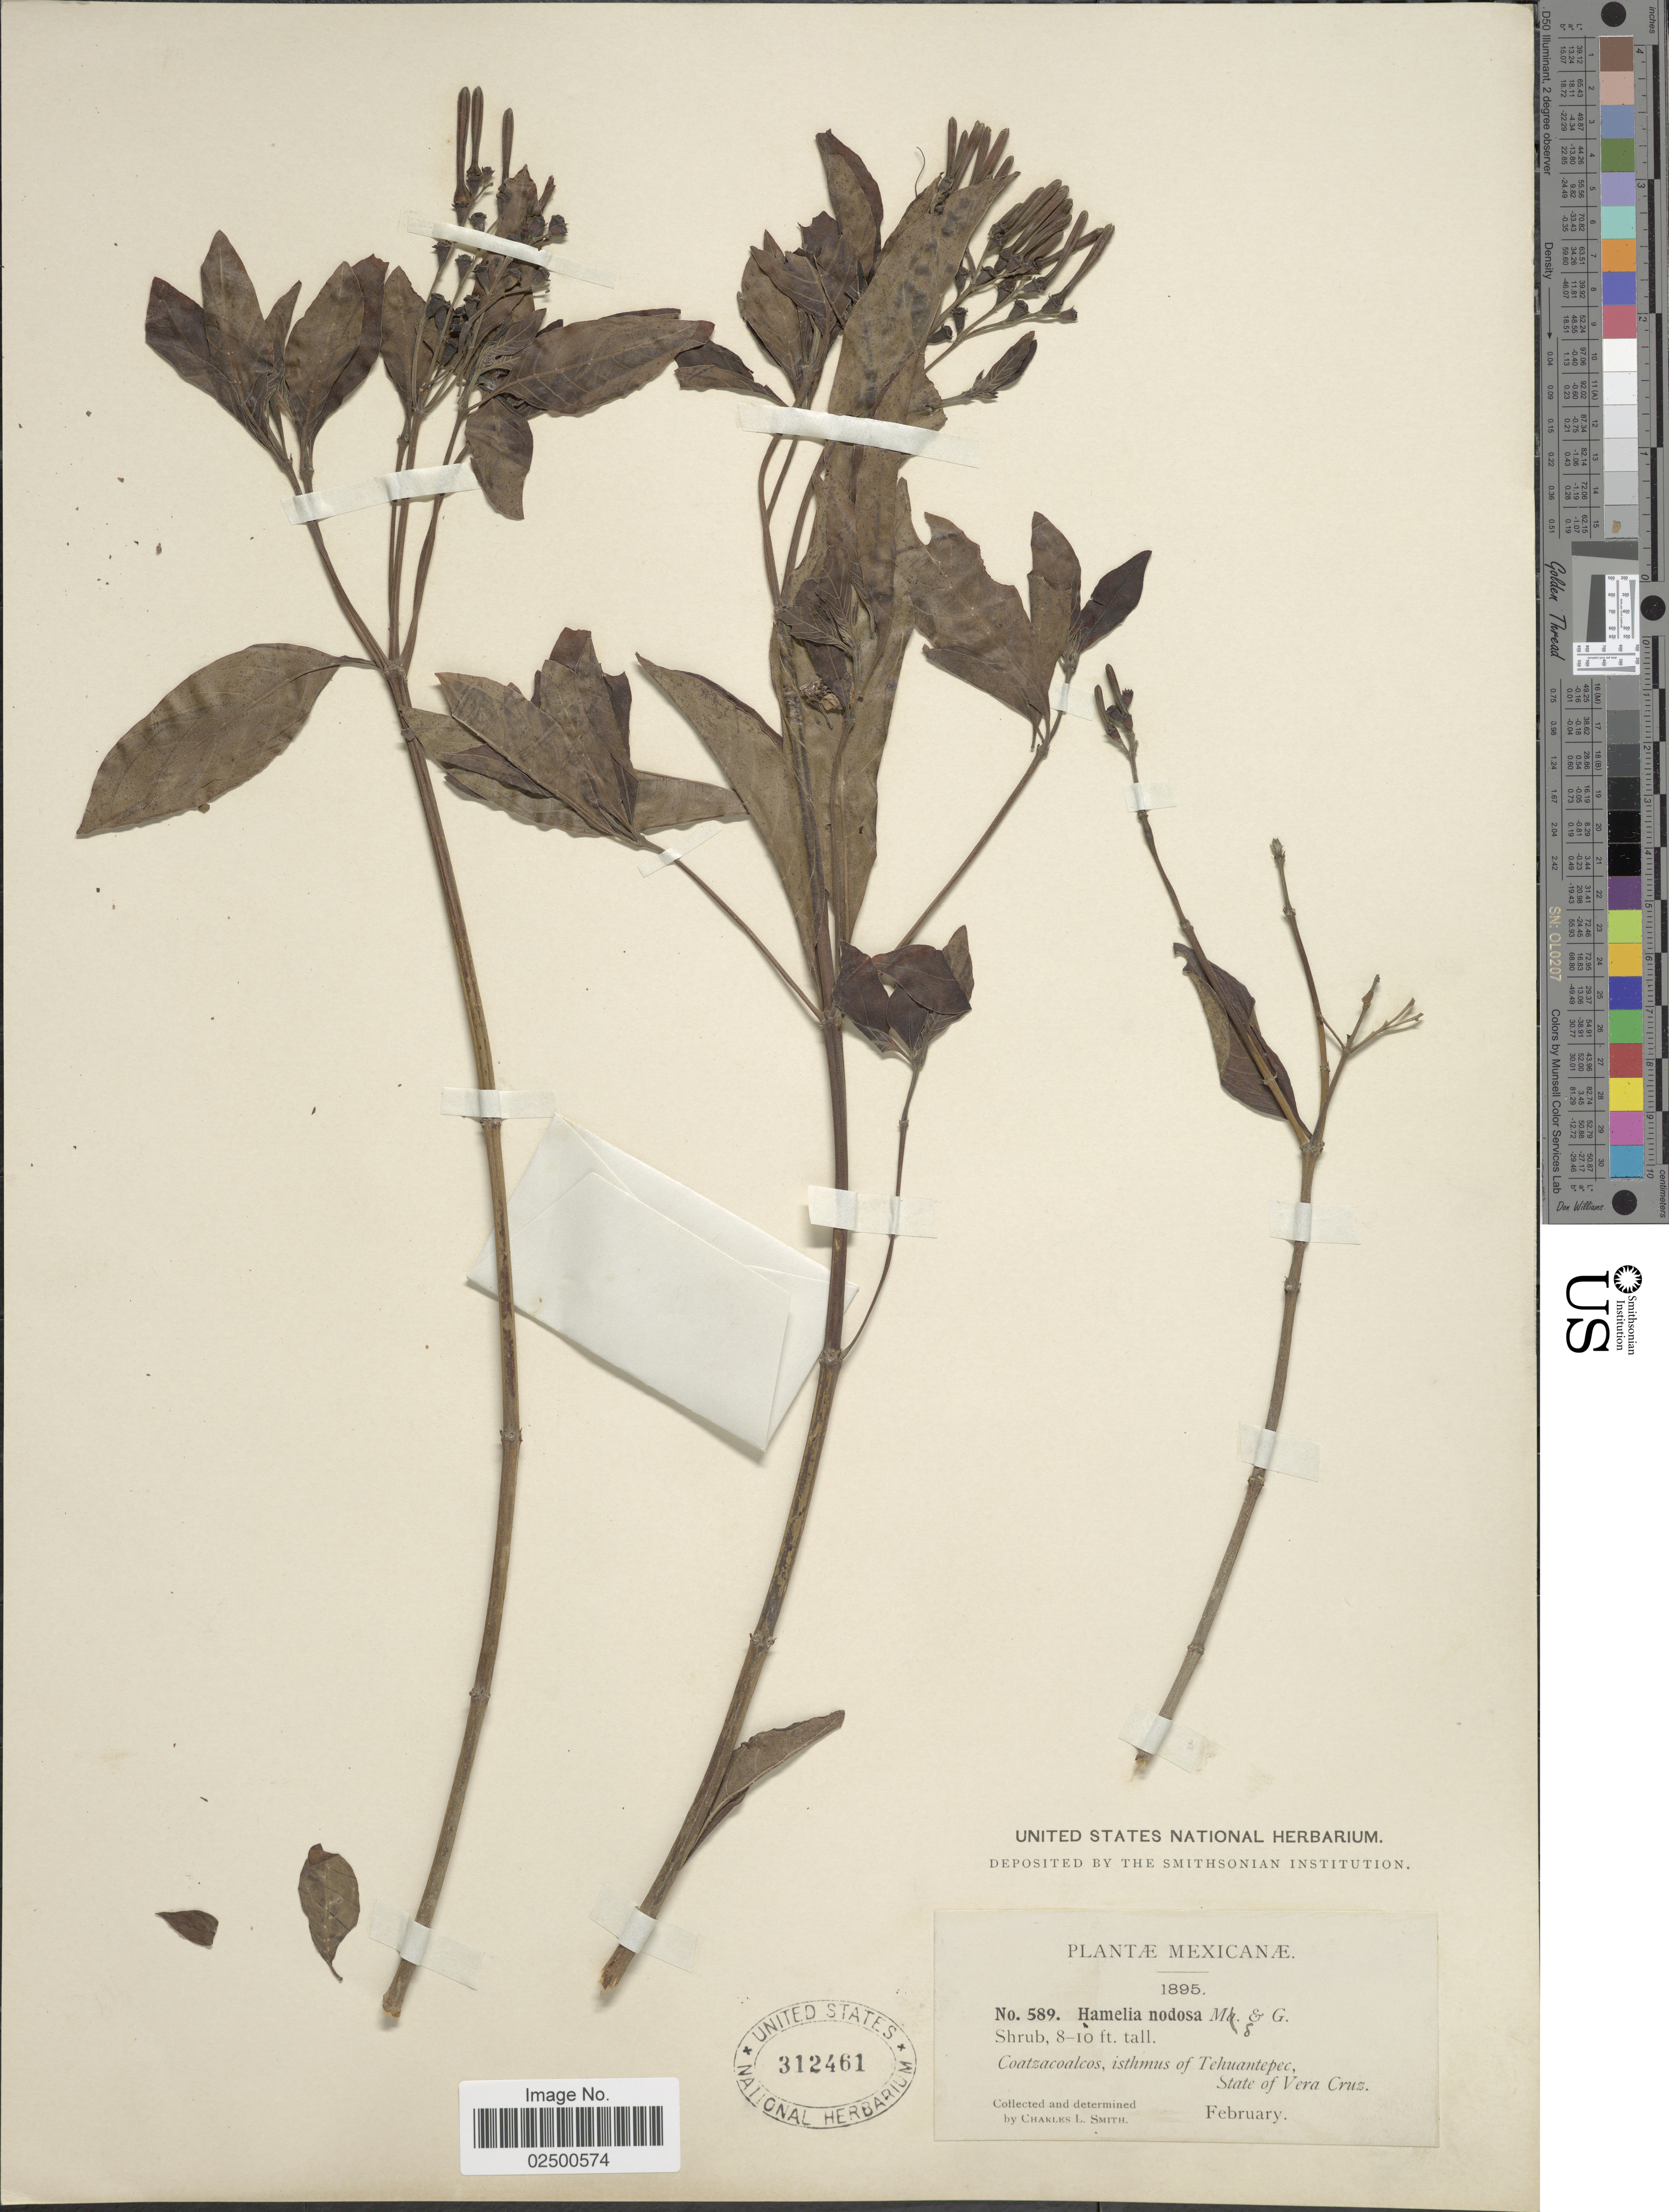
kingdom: Plantae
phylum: Tracheophyta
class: Magnoliopsida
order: Gentianales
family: Rubiaceae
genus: Hamelia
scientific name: Hamelia nodosa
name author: M. Martens & Galeotti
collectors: C. L. Smith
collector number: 589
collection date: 1895-02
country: Mexico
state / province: Veracruz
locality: Mexicanae. Coatzacoalcos, isthmus of Tehuantepec, State of Vera Cruz.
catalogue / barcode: US 312461